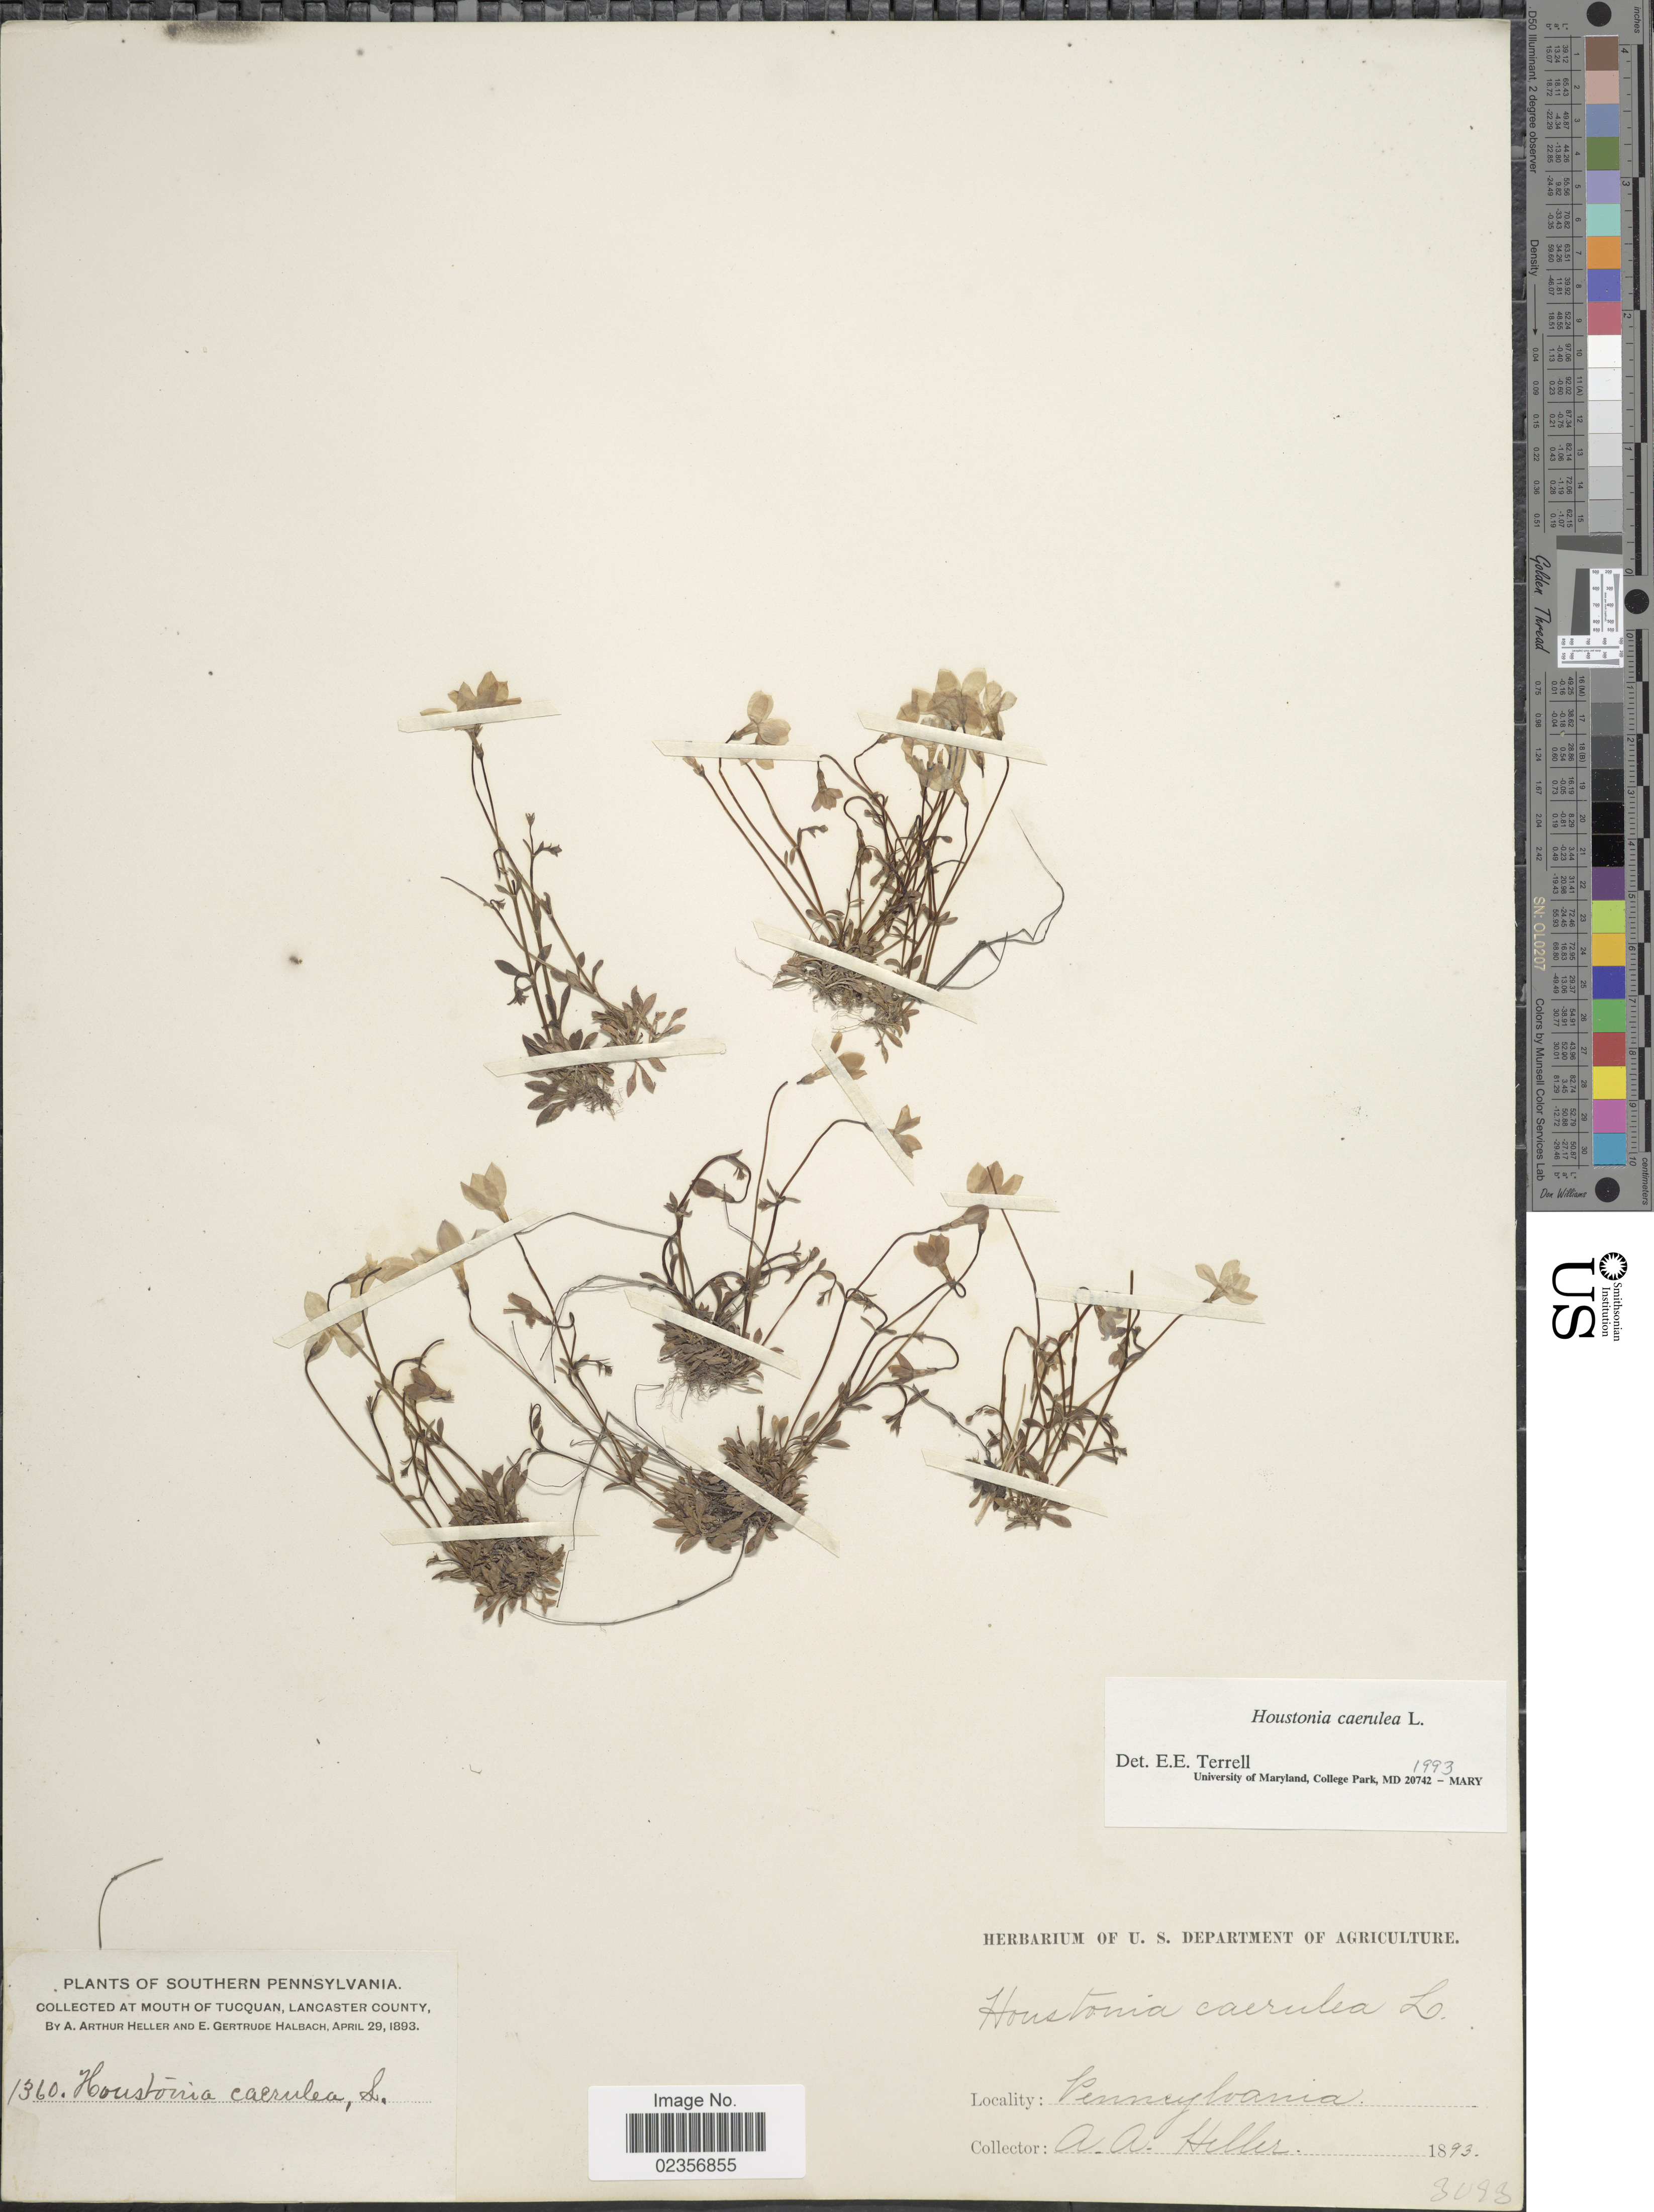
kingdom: Plantae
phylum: Tracheophyta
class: Magnoliopsida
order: Gentianales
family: Rubiaceae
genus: Houstonia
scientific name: Houstonia caerulea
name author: L.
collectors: A. A. Heller & G. Hallbach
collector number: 1360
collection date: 1893-04-29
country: United States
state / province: Pennsylvania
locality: Southern Pennsylvania, at mouth of Tucquan, Lancaster County.